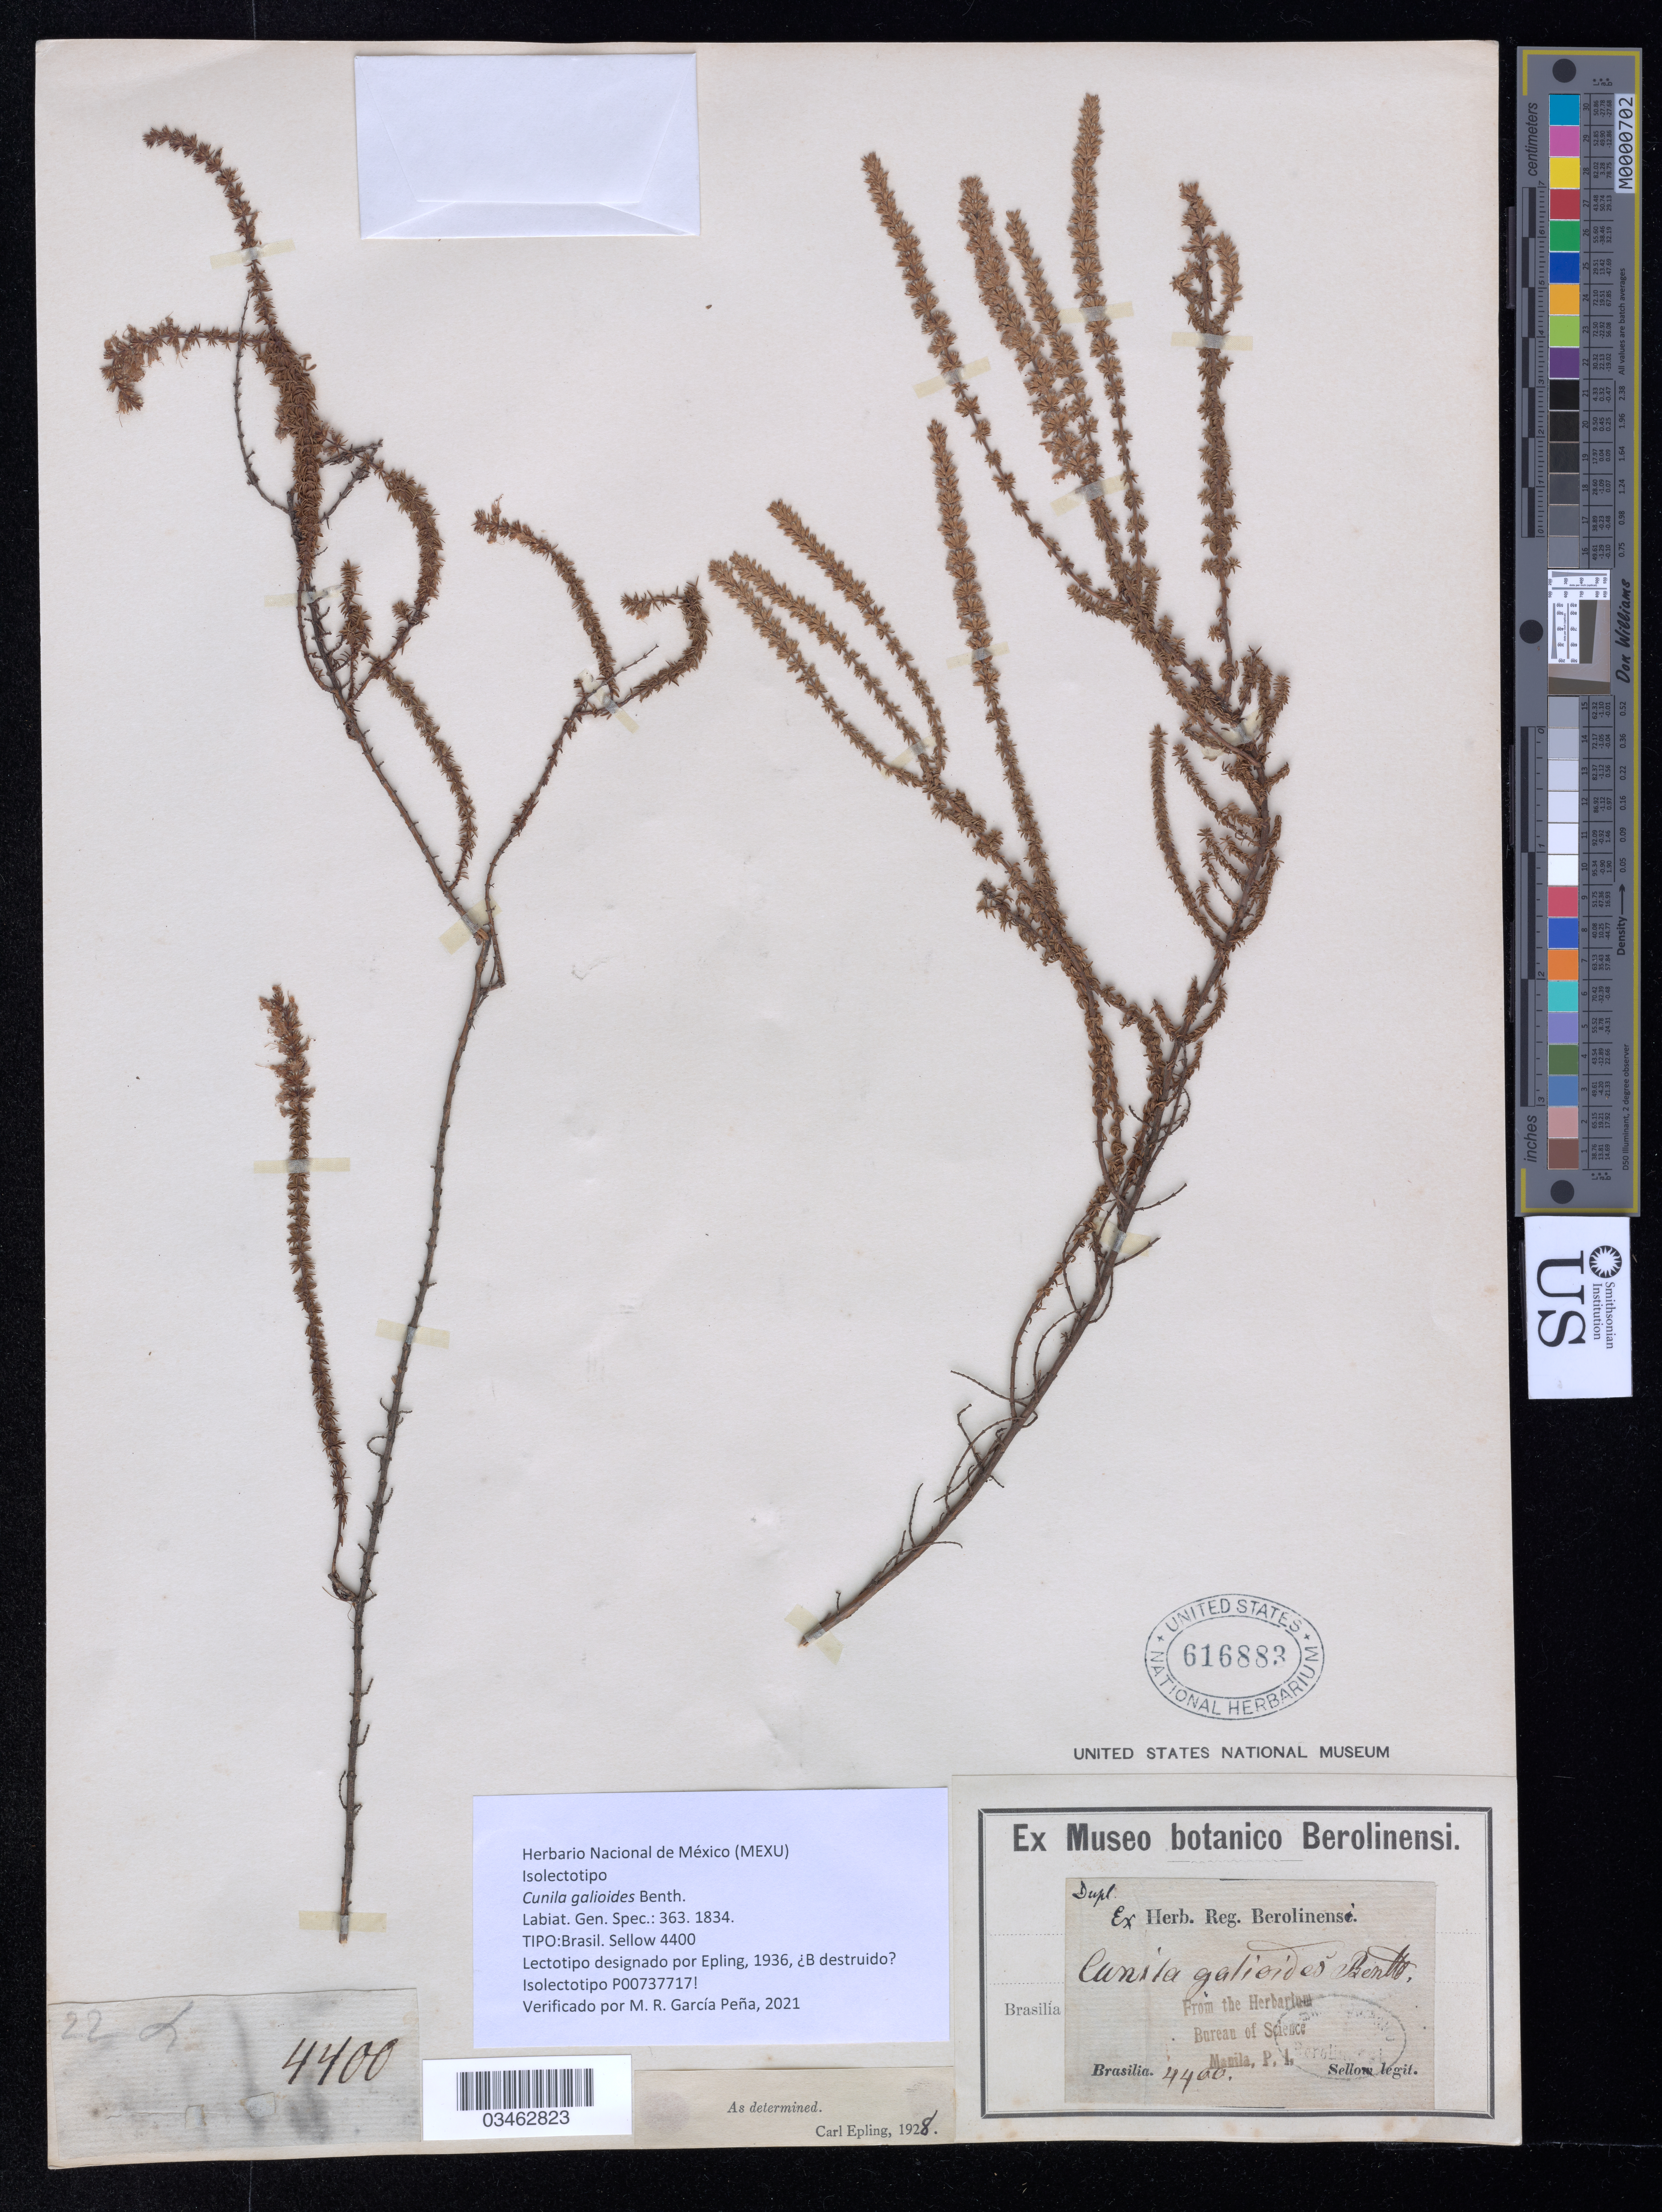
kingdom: Plantae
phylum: Tracheophyta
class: Magnoliopsida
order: Lamiales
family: Lamiaceae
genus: Cunila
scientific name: Cunila galioides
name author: Benth.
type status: Possible Isolectotype; Type Collection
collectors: F. Sellow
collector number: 4400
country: Brazil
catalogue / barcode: US 616883